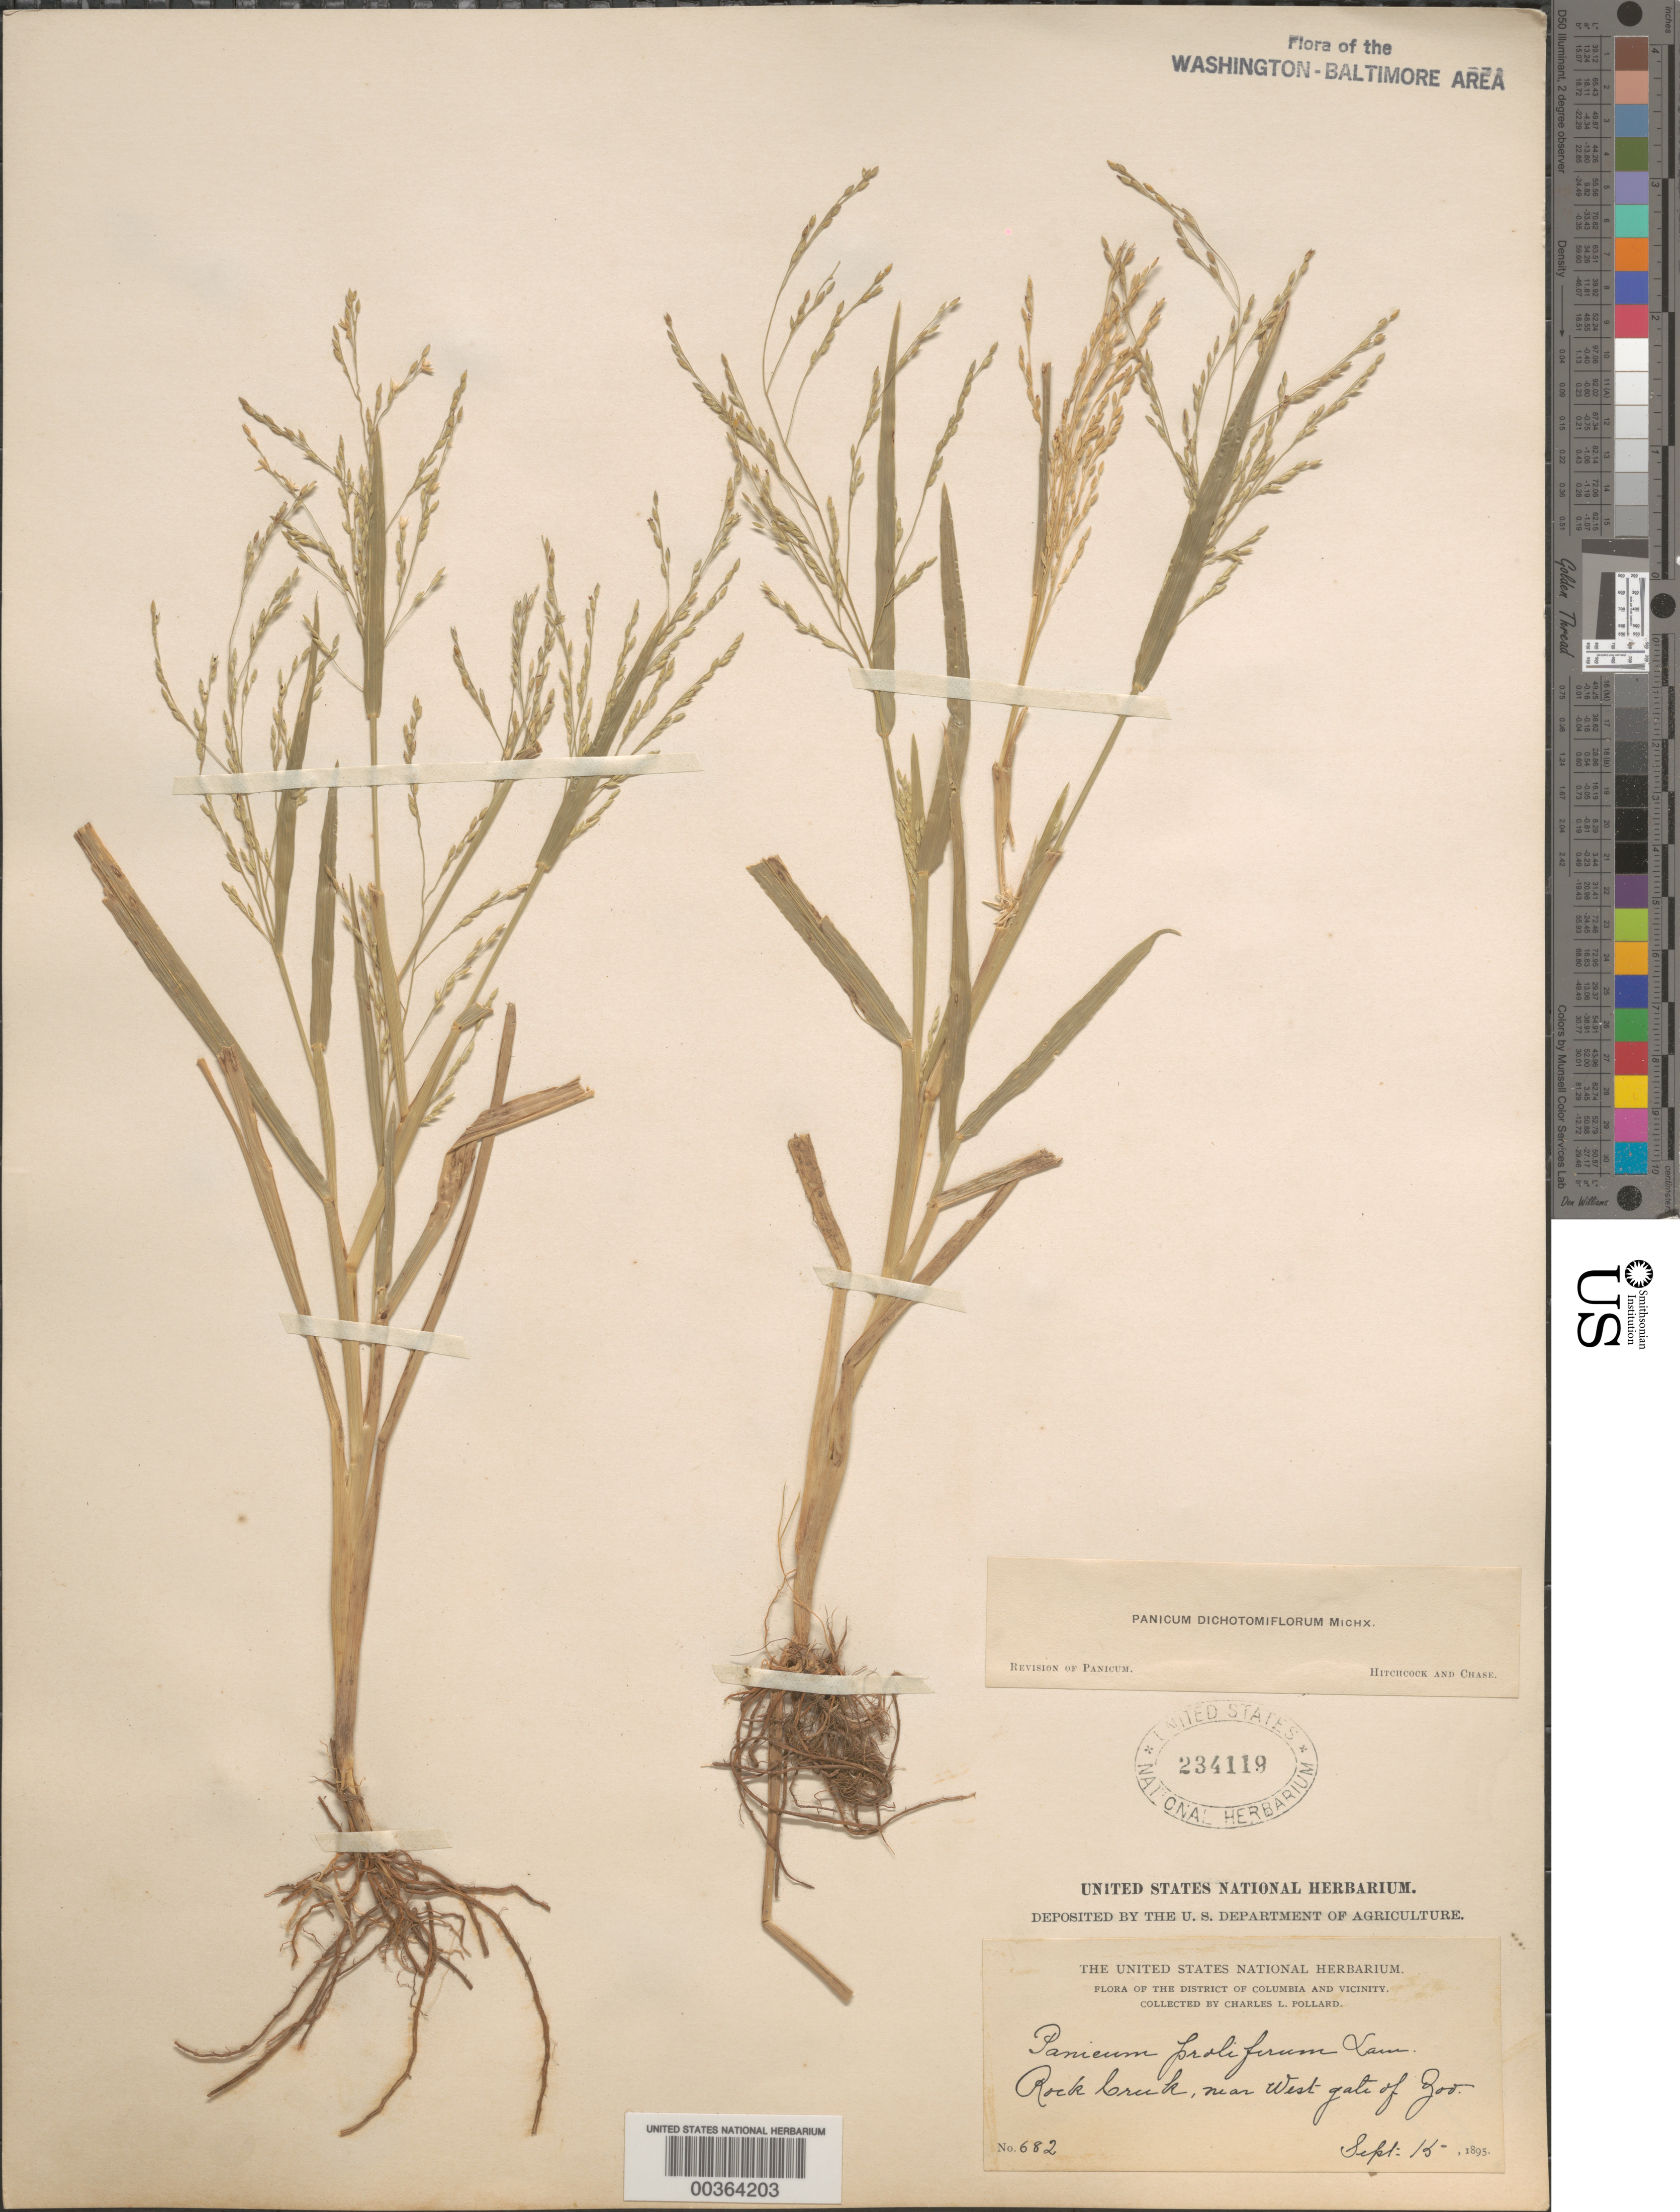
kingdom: Plantae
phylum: Tracheophyta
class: Liliopsida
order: Poales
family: Poaceae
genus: Panicum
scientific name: Panicum dichotomiflorum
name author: Michx.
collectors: C. L. Pollard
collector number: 682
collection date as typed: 15 Sep 1895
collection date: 1895-09-15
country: United States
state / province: District of Columbia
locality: Rock Creek near west gate of Zoo Rock Creek Park and Vicinity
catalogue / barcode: US 234119